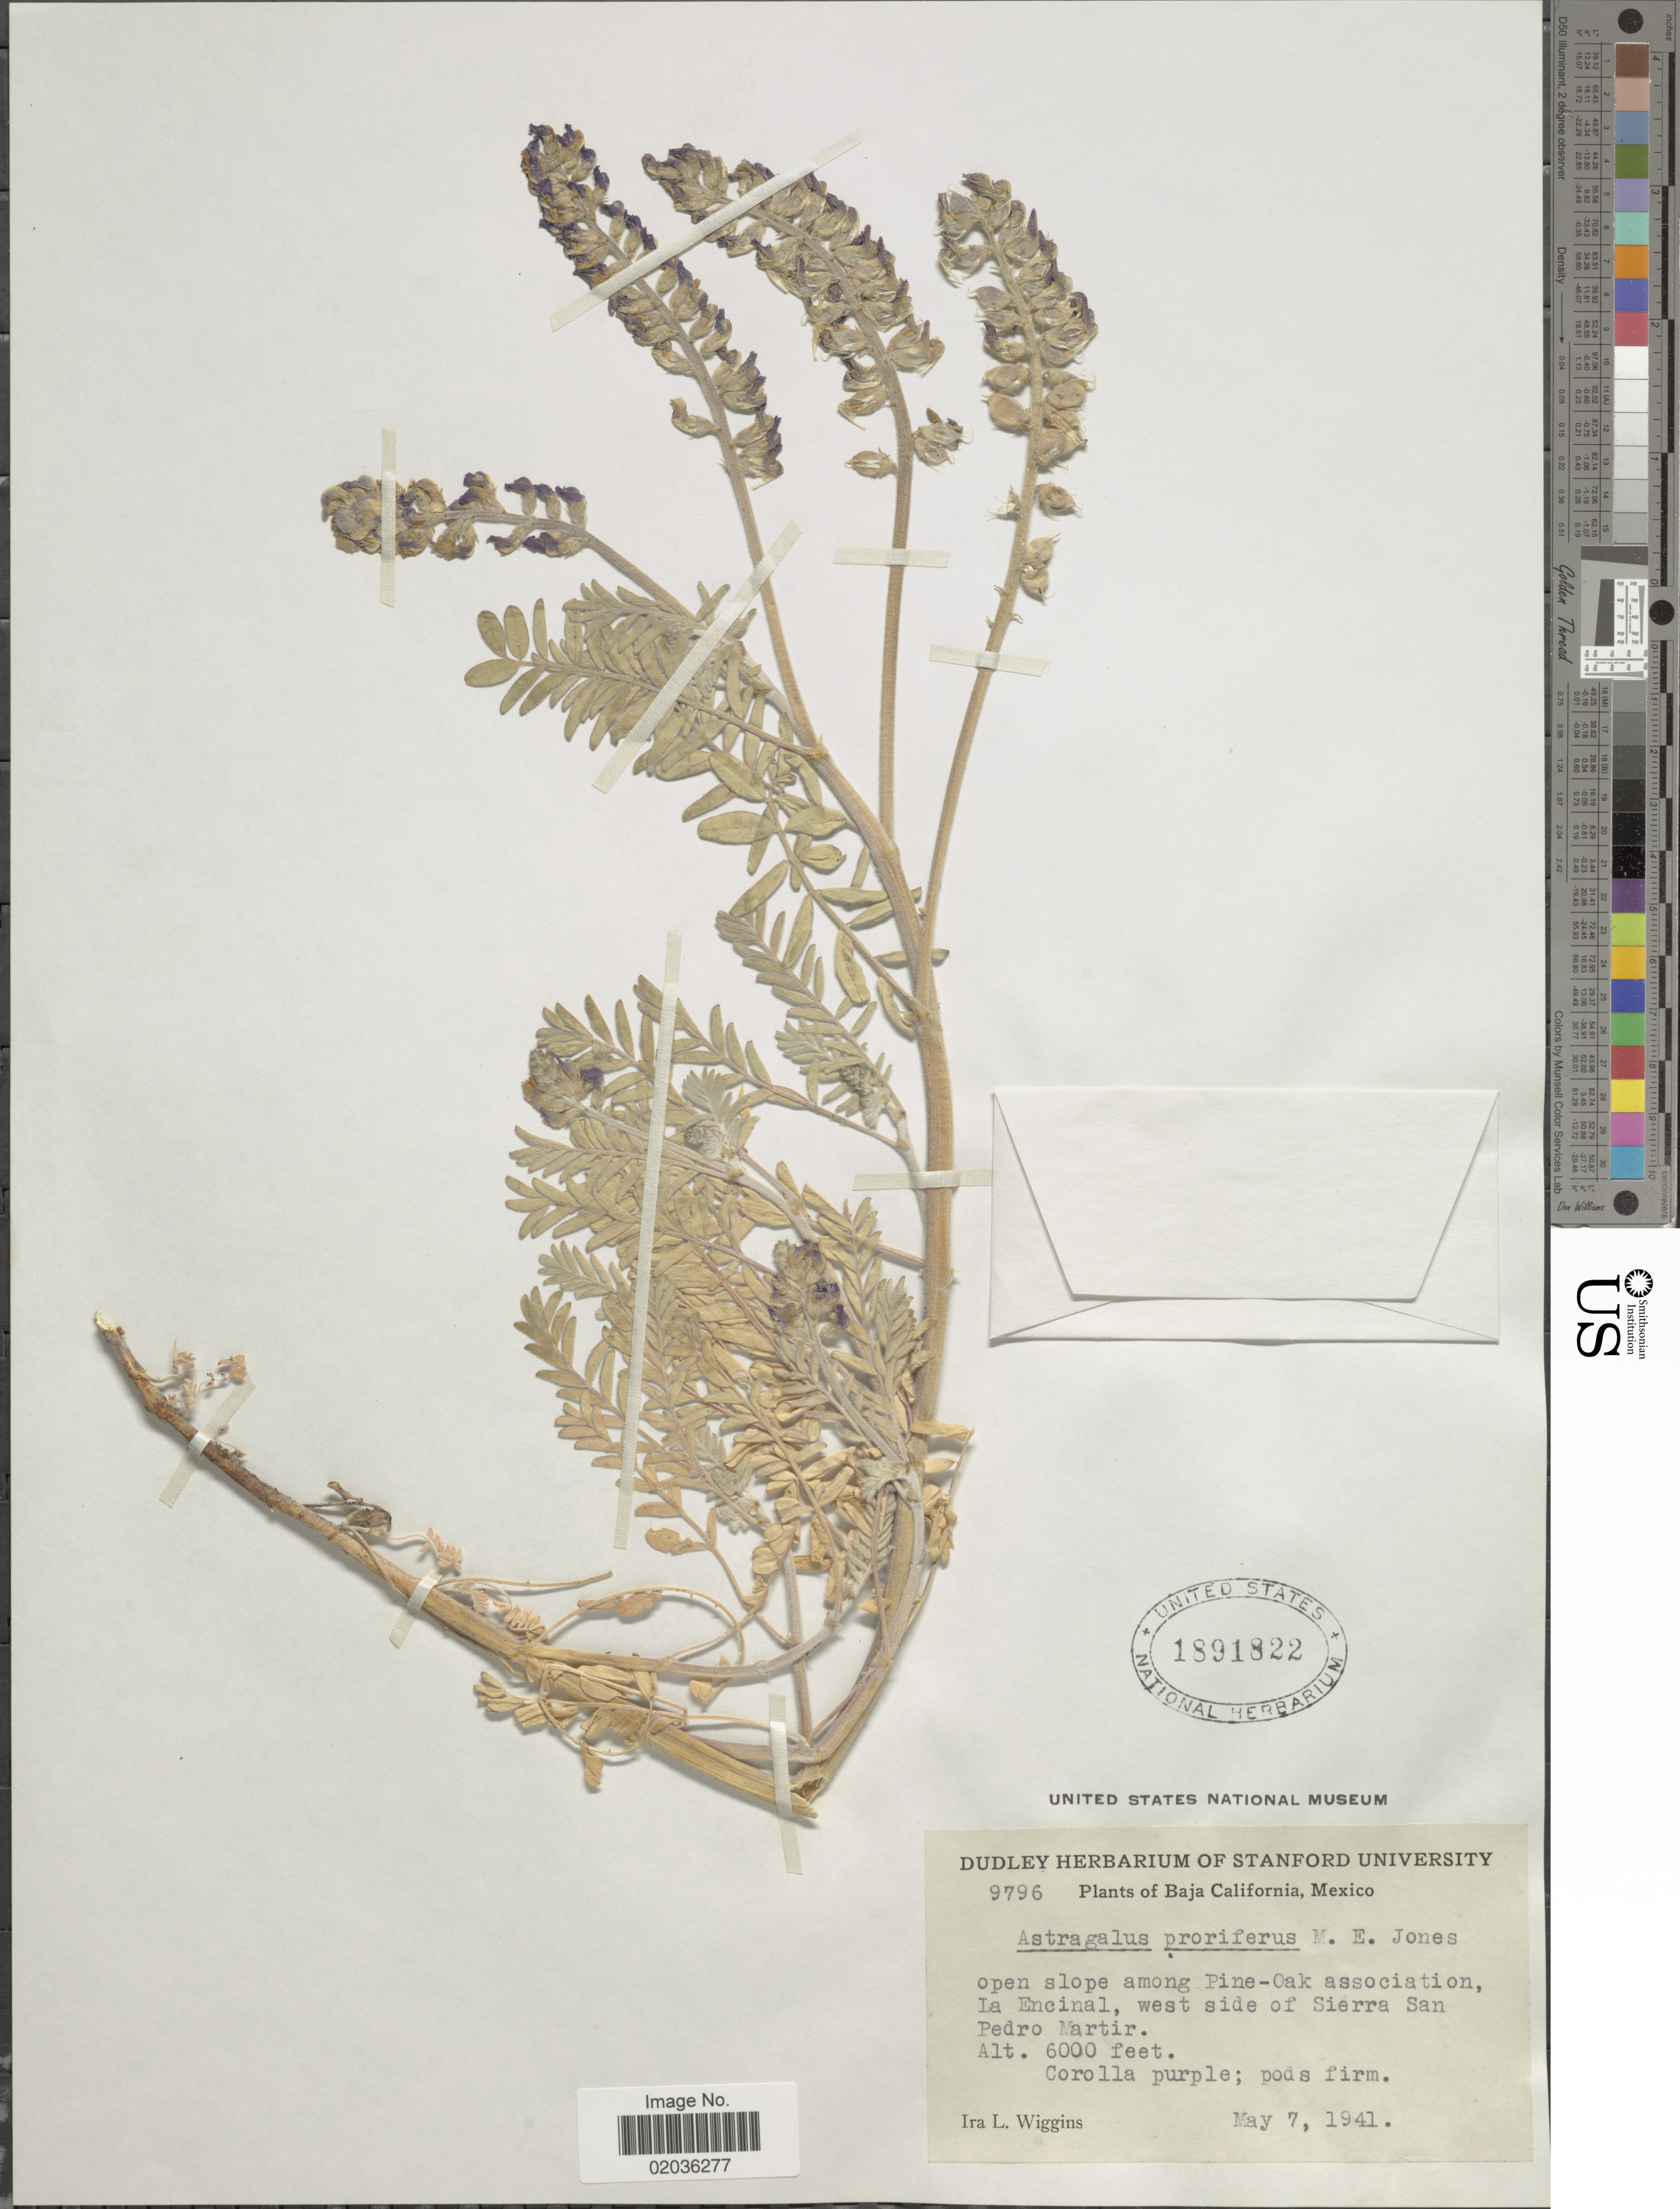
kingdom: Plantae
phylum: Tracheophyta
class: Magnoliopsida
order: Fabales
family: Fabaceae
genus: Astragalus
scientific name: Astragalus prorifer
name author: M.E. Jones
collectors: I. L. Wiggins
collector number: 9796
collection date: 1941-05-07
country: Mexico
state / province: Baja California Sur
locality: Open slope among Pine-Oak association, La Encinal, west side of Sierra San Pedro Martir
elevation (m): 1829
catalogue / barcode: US 1891822